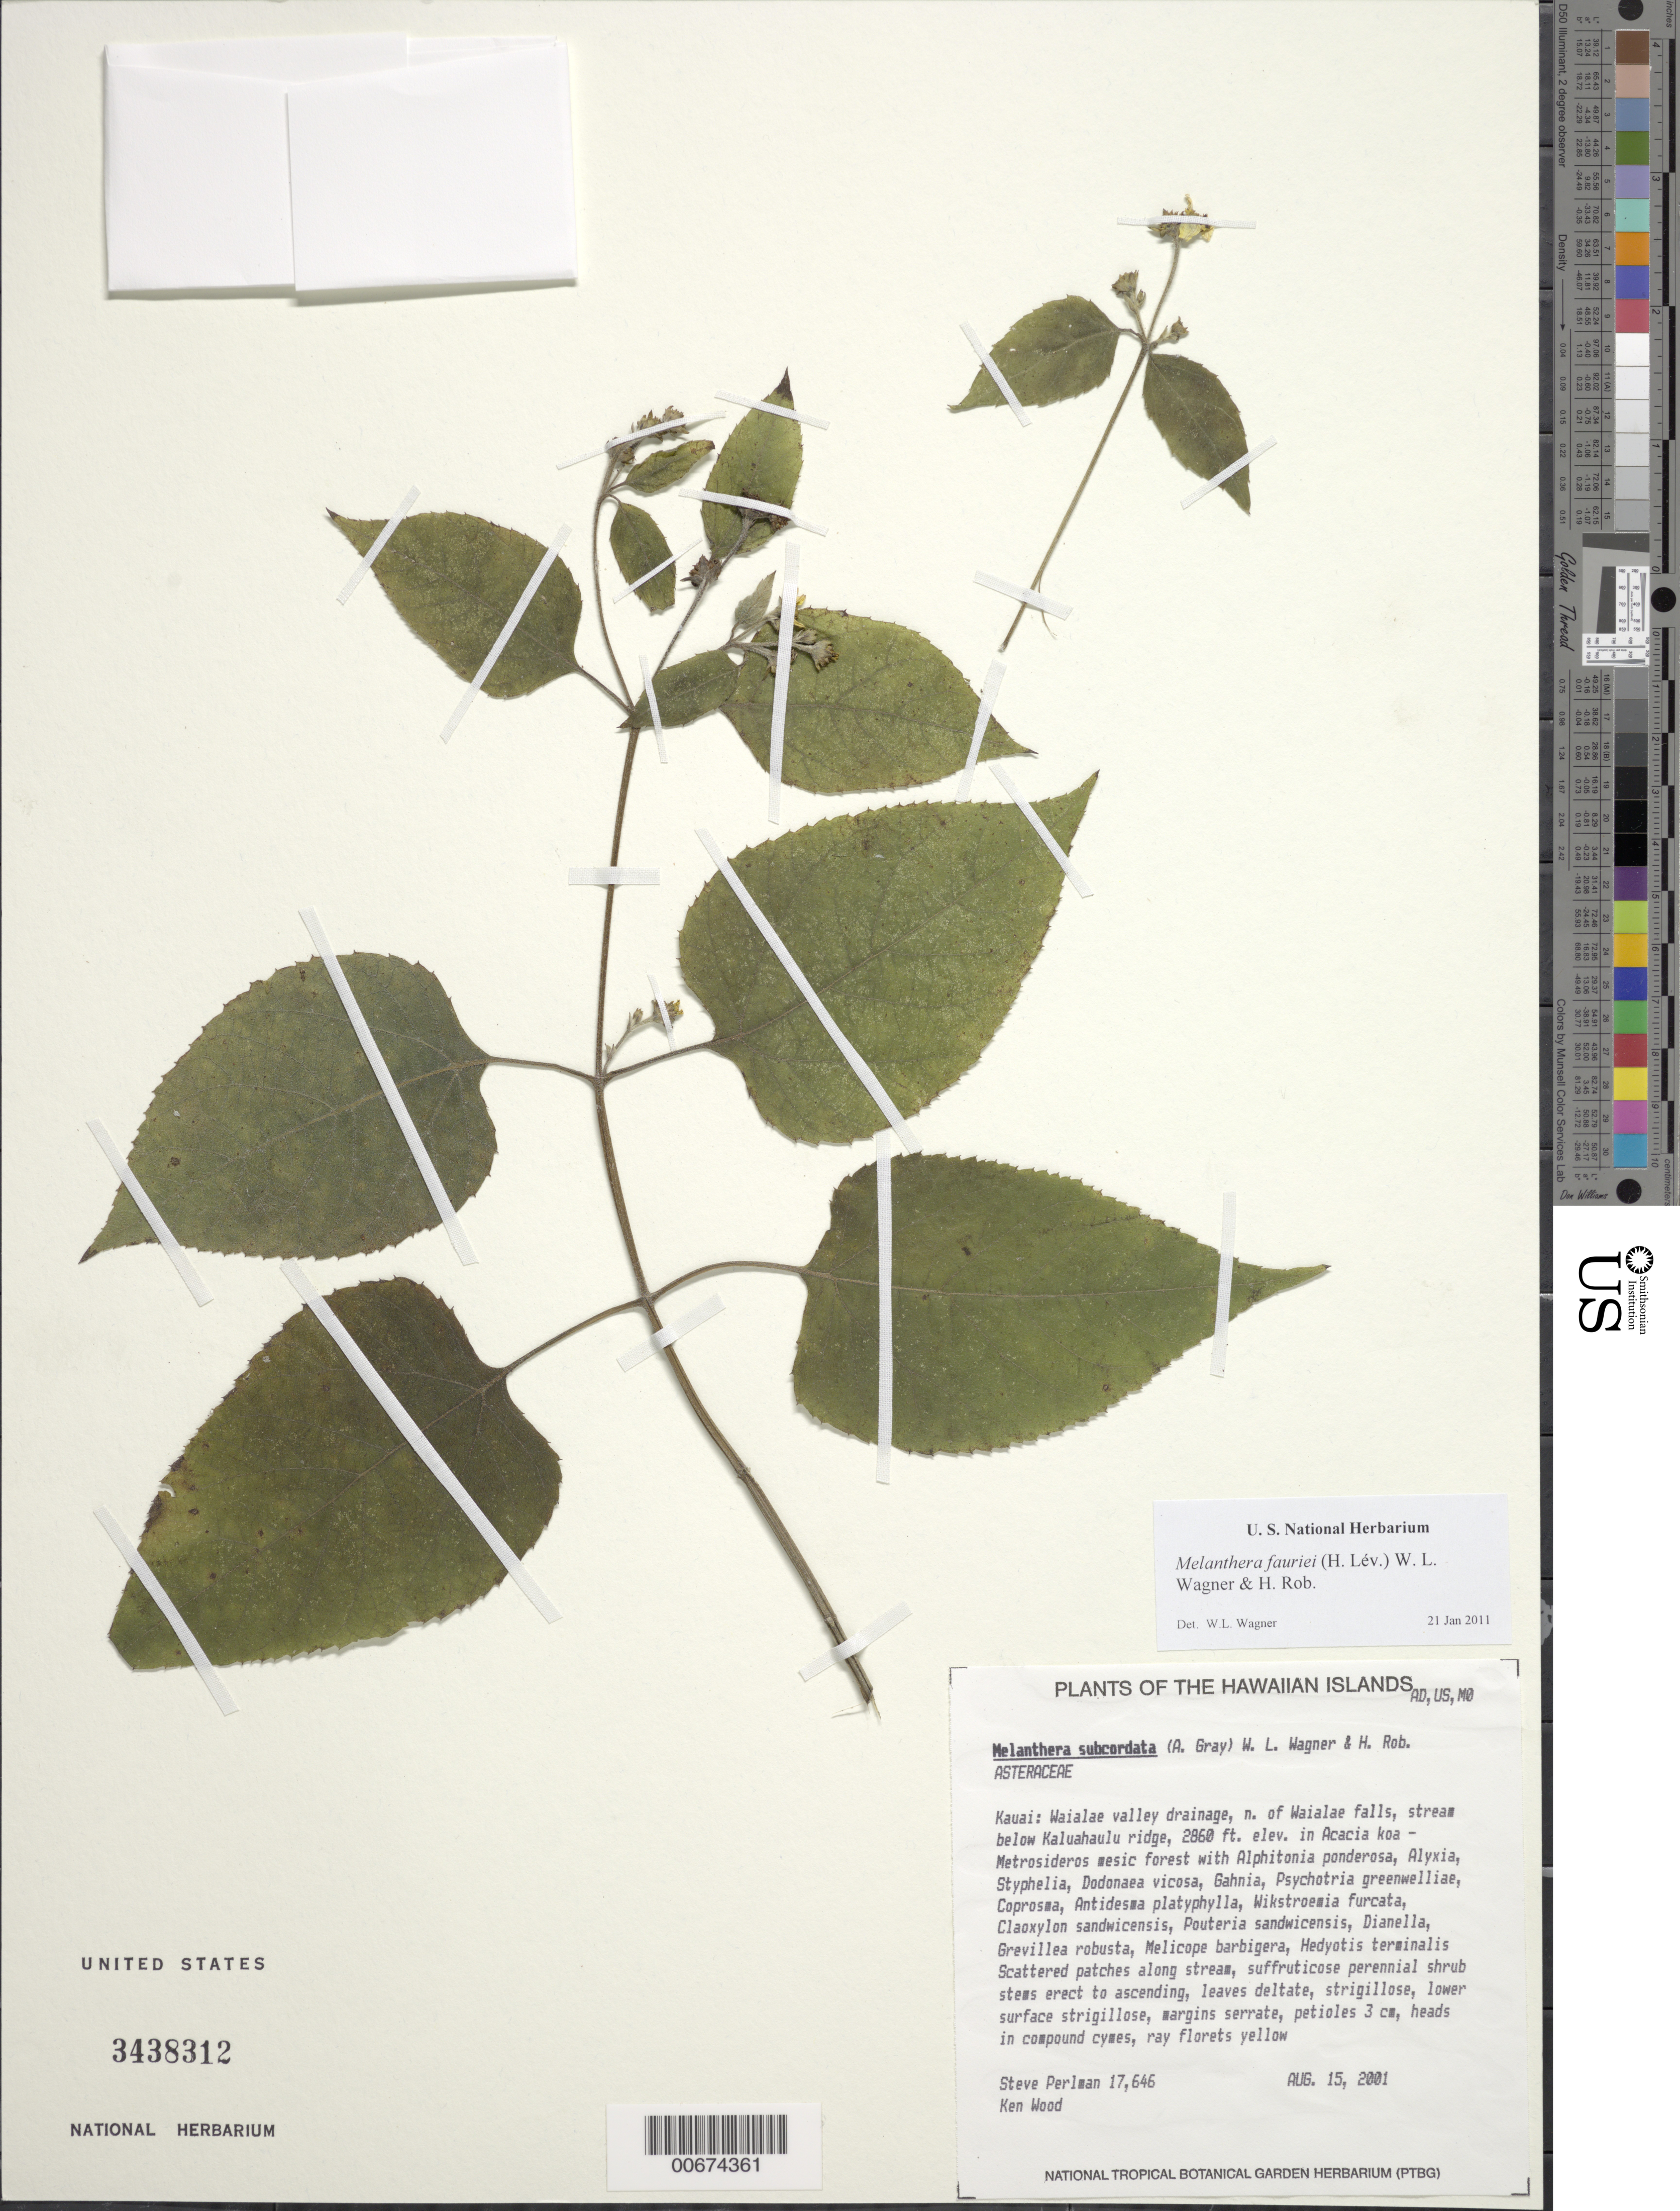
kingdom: Plantae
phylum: Tracheophyta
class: Magnoliopsida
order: Asterales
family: Asteraceae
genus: Wollastonia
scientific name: Wollastonia fauriei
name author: (H. Lév.) Orchard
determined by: Wagner, W. L., (BOT), Smithsonian Institution - National Museum of Natural History (UNITED STATES)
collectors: S. P. Perlman & K. Wood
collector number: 17646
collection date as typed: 15 Aug 2001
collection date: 2001-08-15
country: United States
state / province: Hawaii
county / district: Kauai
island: Kaua'i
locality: Waialae valley drainage, n. of Waialae falls, stream below Kaluhahaulu ridge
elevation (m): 871.7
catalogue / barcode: US 3438312